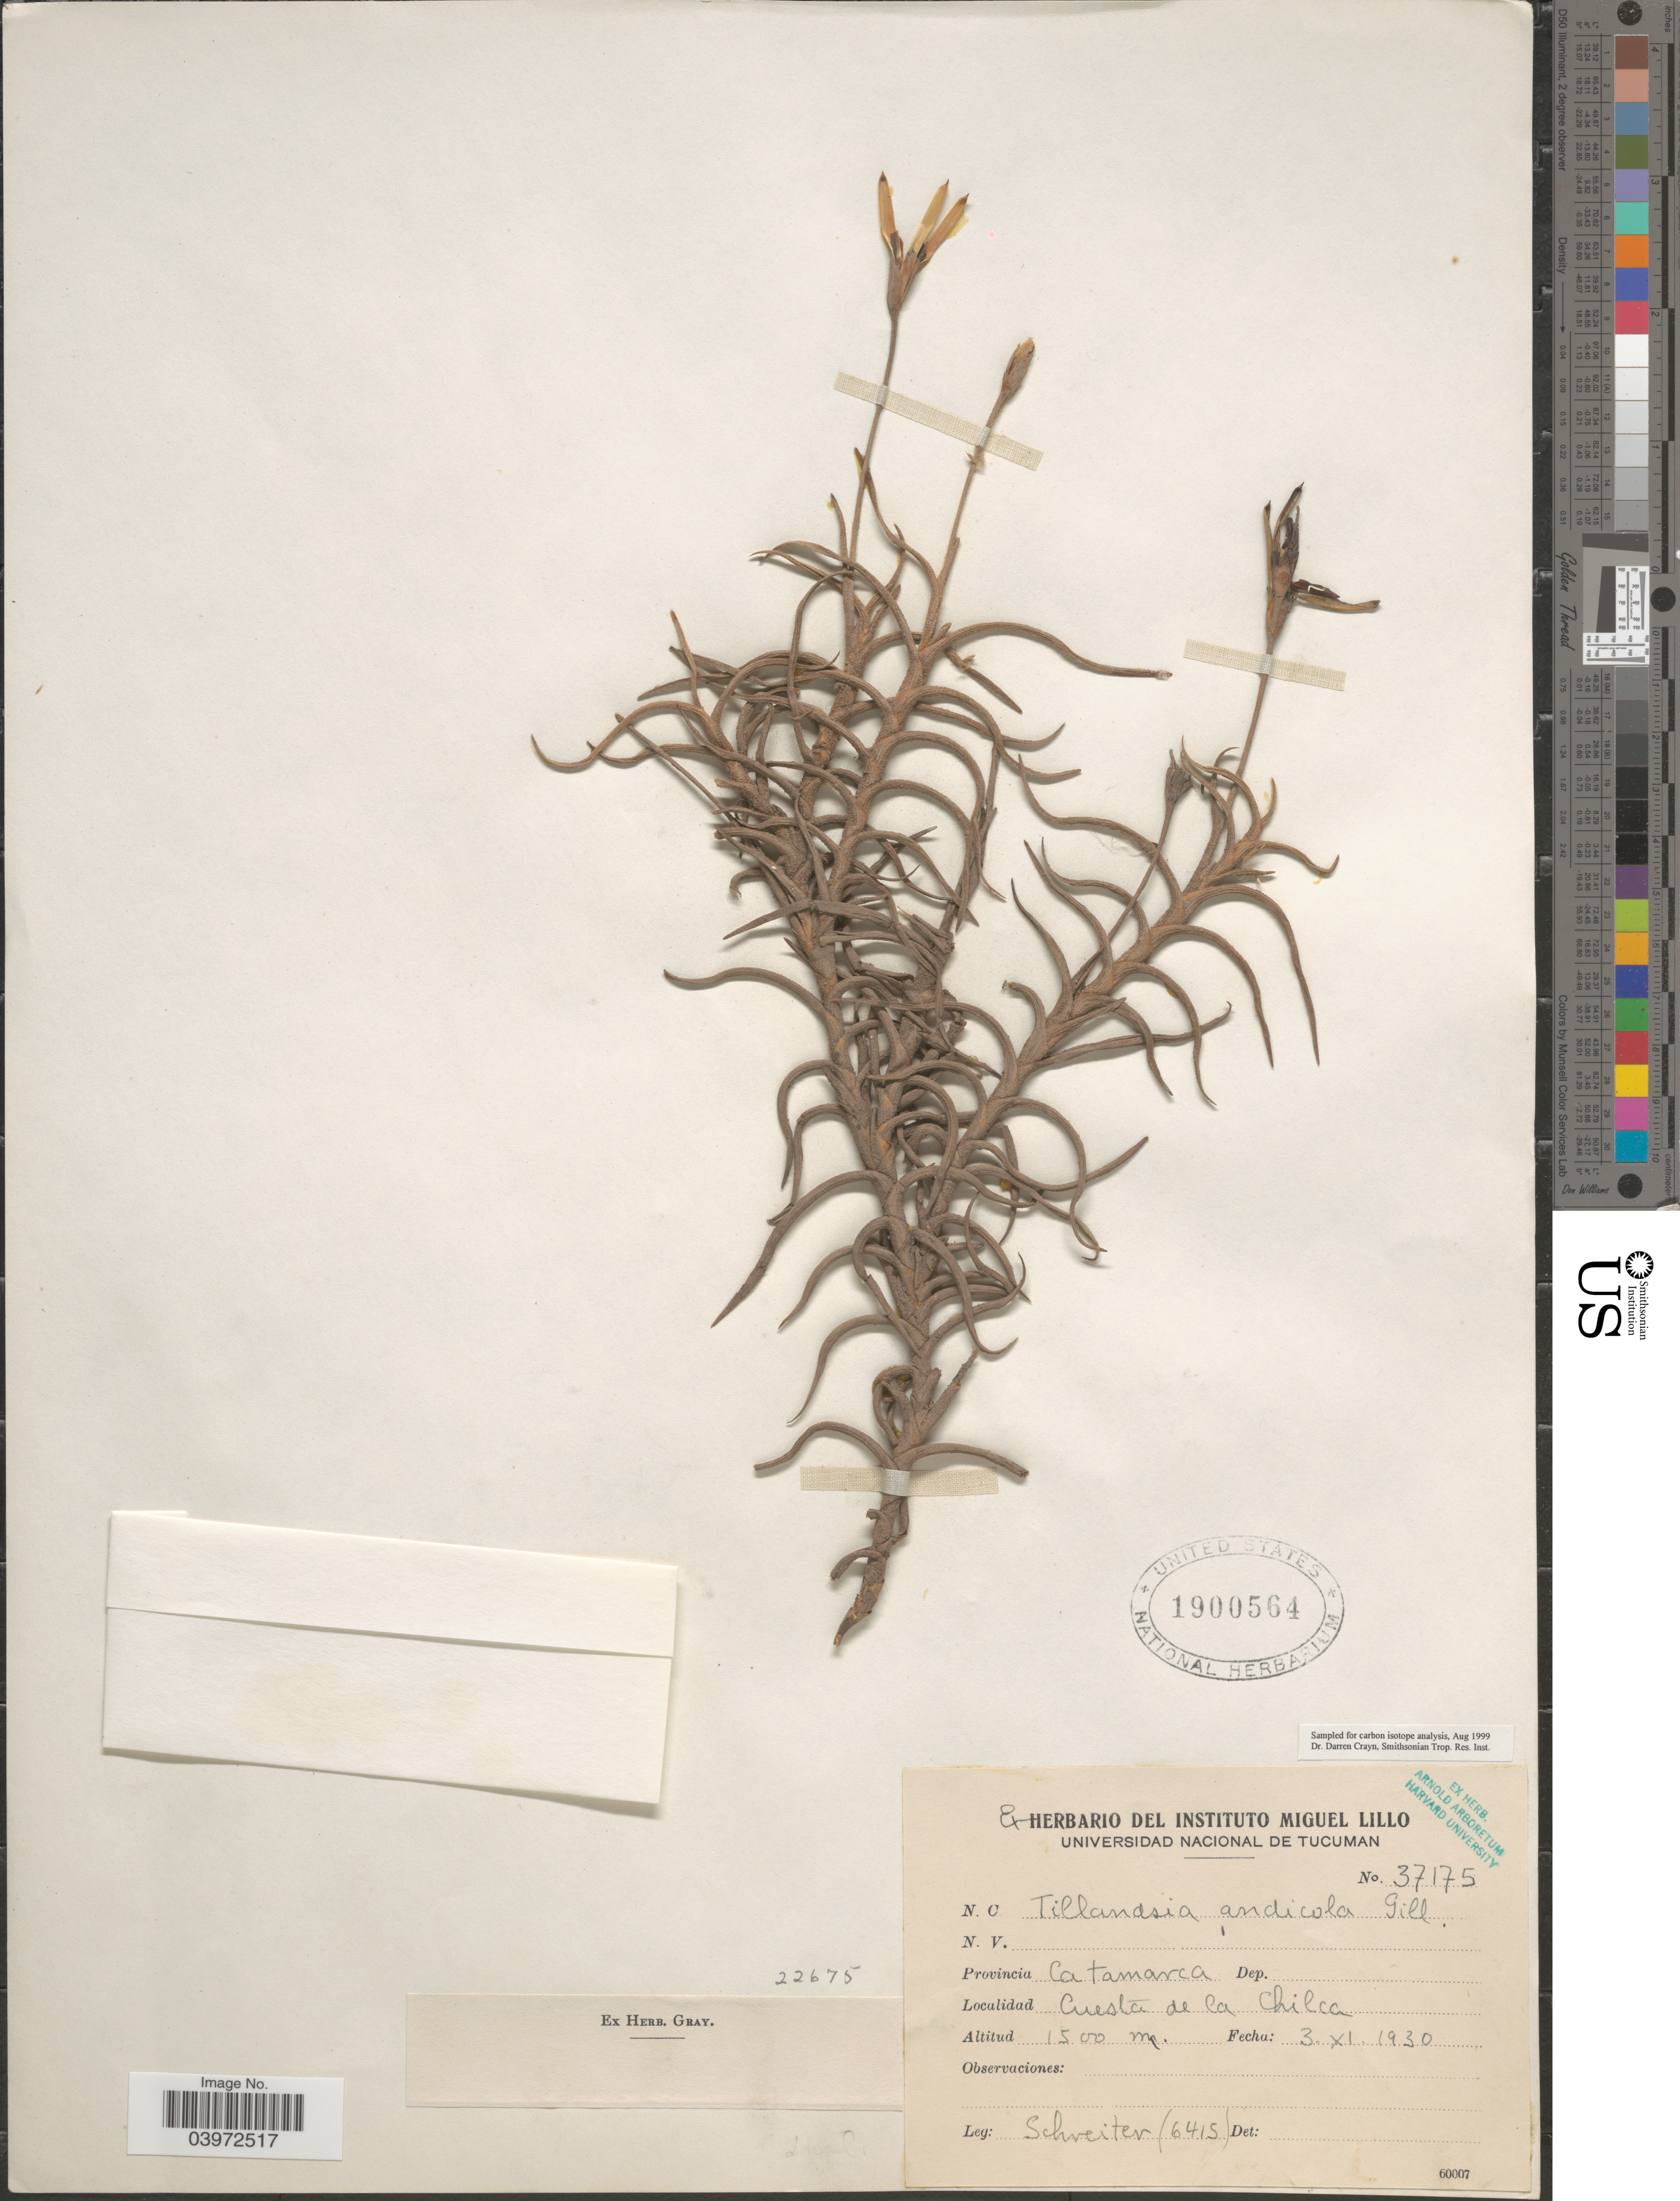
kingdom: Plantae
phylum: Tracheophyta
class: Liliopsida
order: Poales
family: Bromeliaceae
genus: Tillandsia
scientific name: Tillandsia andicola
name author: Gillies ex Baker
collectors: -. Schreiter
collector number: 6415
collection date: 1930-11-03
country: Argentina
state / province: Catamarca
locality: Cuesta de la Chilca.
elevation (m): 1500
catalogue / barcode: US 1900564